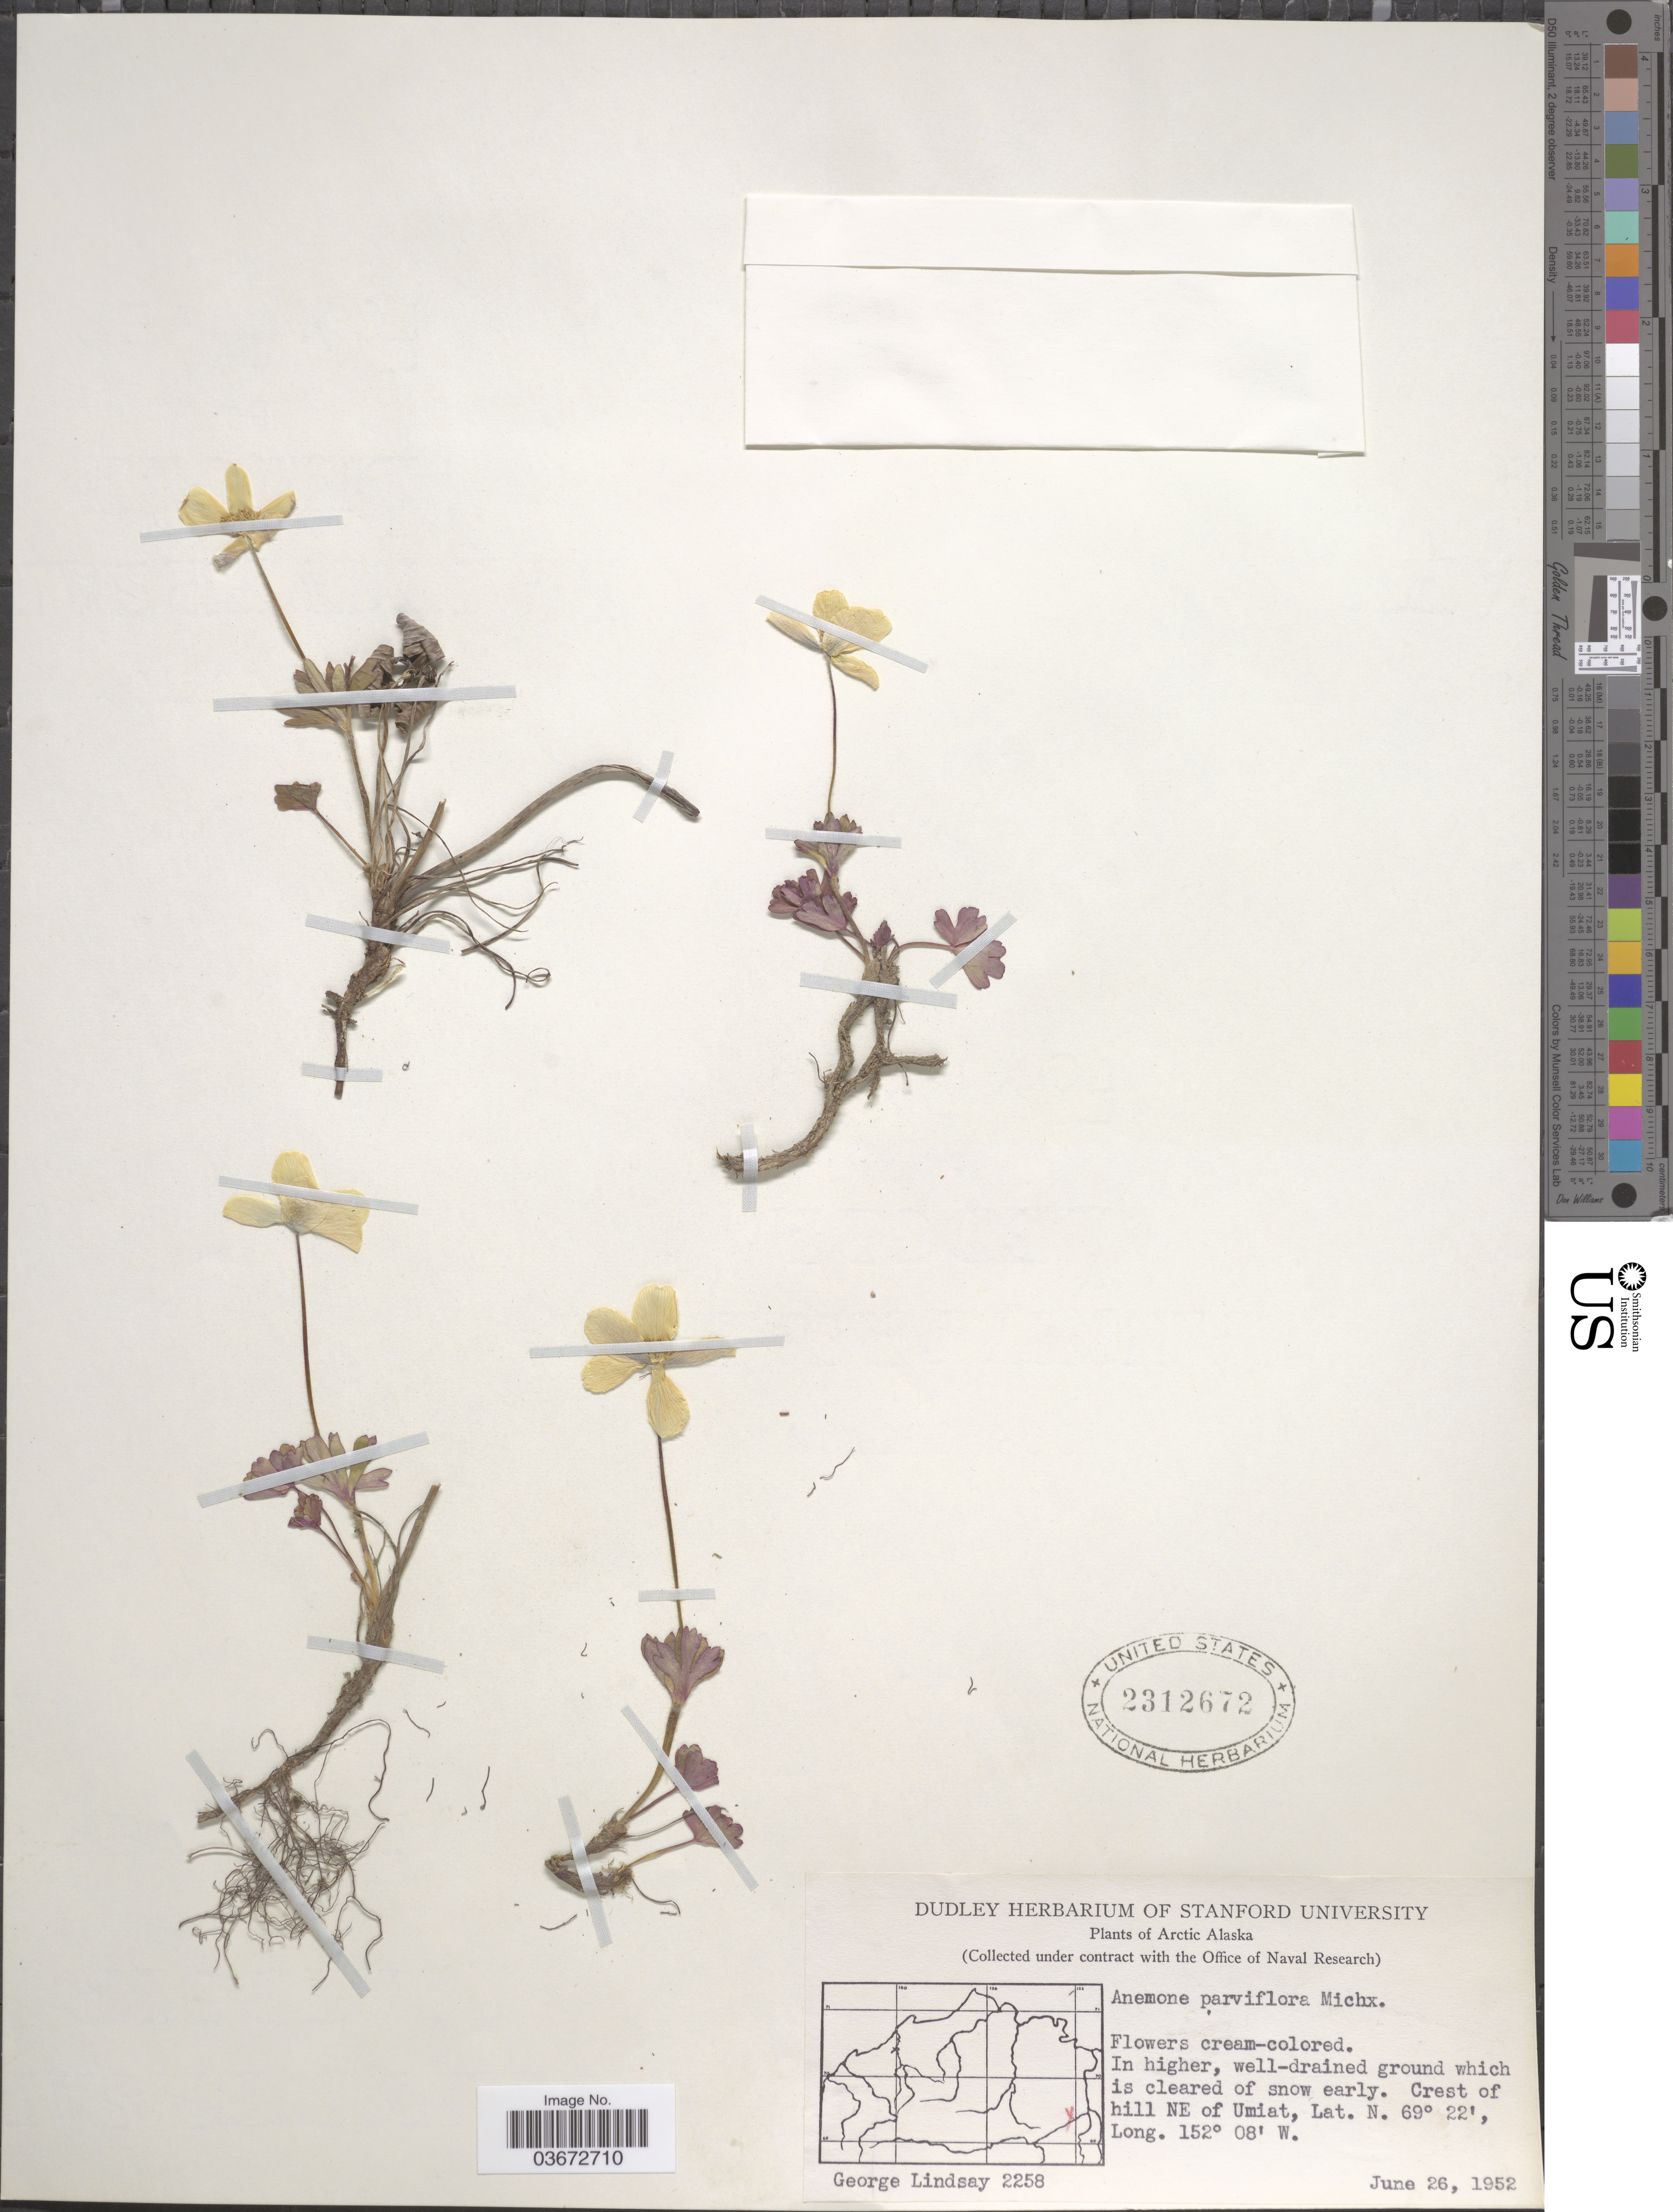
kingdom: Plantae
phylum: Tracheophyta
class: Magnoliopsida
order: Ranunculales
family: Ranunculaceae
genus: Anemone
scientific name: Anemone parviflora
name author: Michx.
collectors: G. Lindsay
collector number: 2258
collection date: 1952-06-26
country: United States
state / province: Alaska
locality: Arctic Alaska. Crest of hill NE of Umiat.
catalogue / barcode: US 2312672